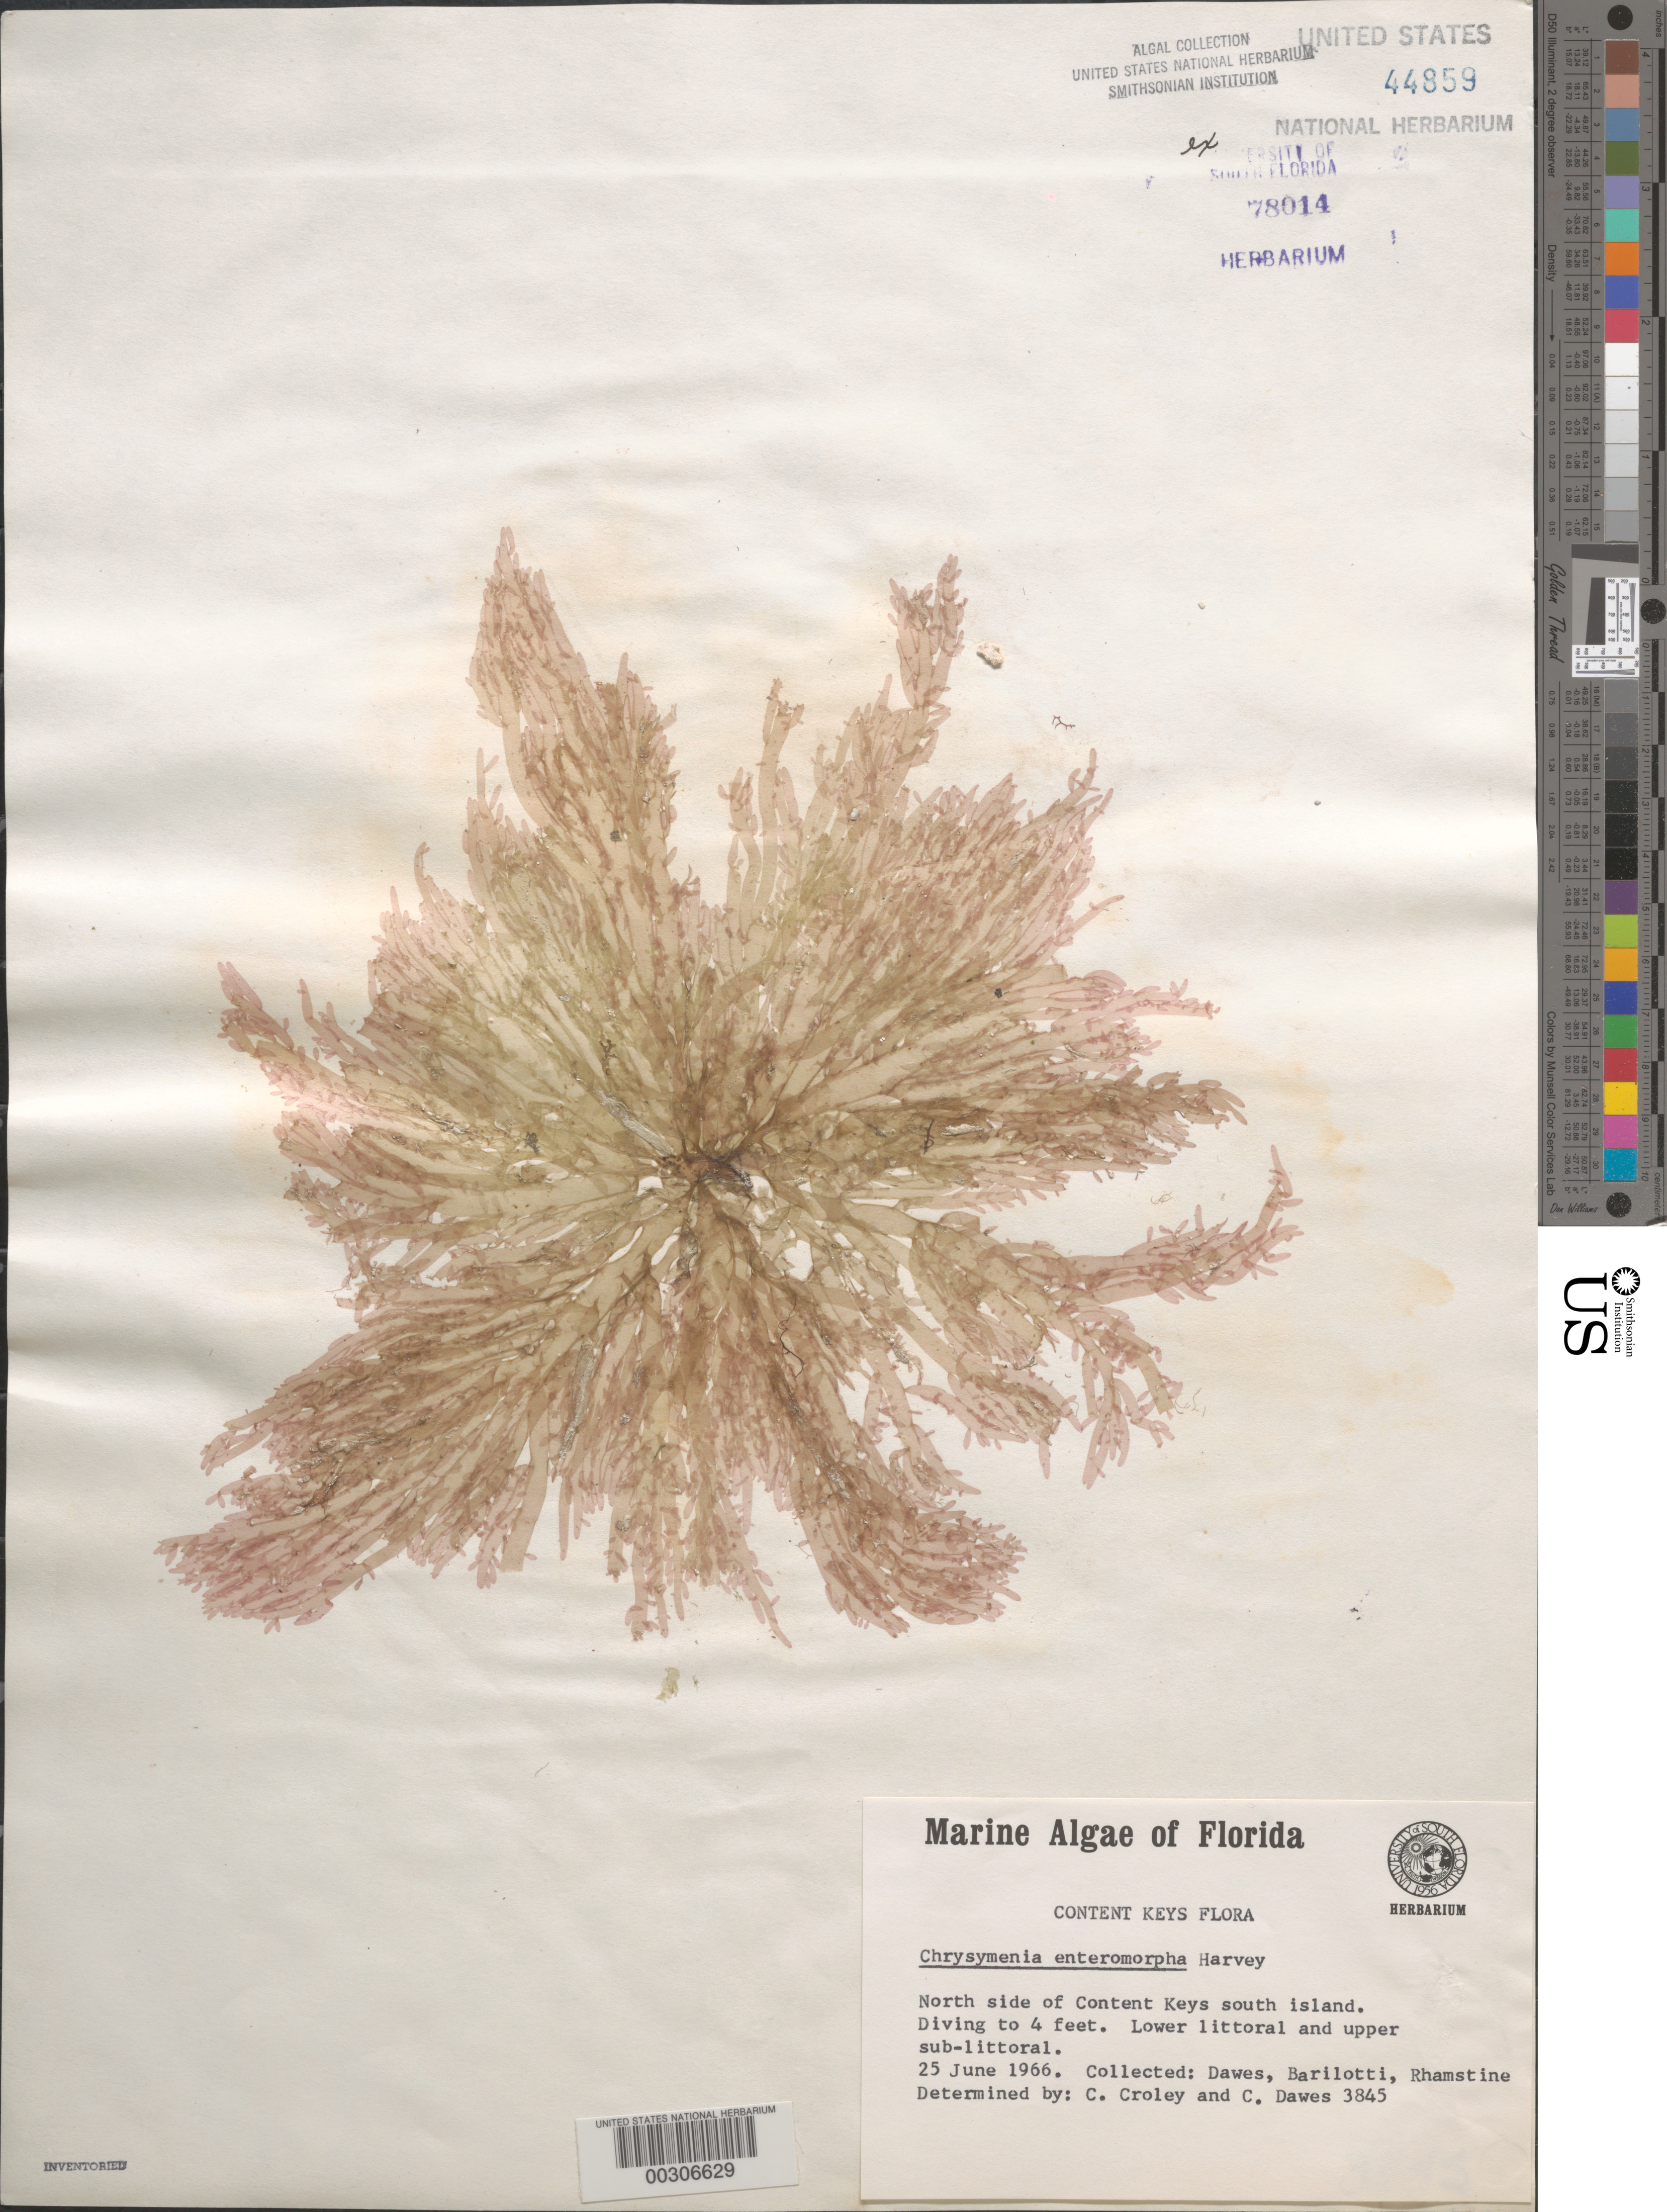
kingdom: Plantae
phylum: Rhodophyta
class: Florideophyceae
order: Rhodymeniales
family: Rhodymeniaceae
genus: Botryocladia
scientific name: Botryocladia enteromorpha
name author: (Harv.) W.E. Schmidt et al. in W.E. Schmidt et al.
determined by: Algae name updating Project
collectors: C. Dawes, D. C. Barilotti & E. Rhamstine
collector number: CJD 3845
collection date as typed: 25 Jun 1966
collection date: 1966-06-25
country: United States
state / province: Florida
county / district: Monroe County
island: Content Keys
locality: South island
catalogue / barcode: US 44859